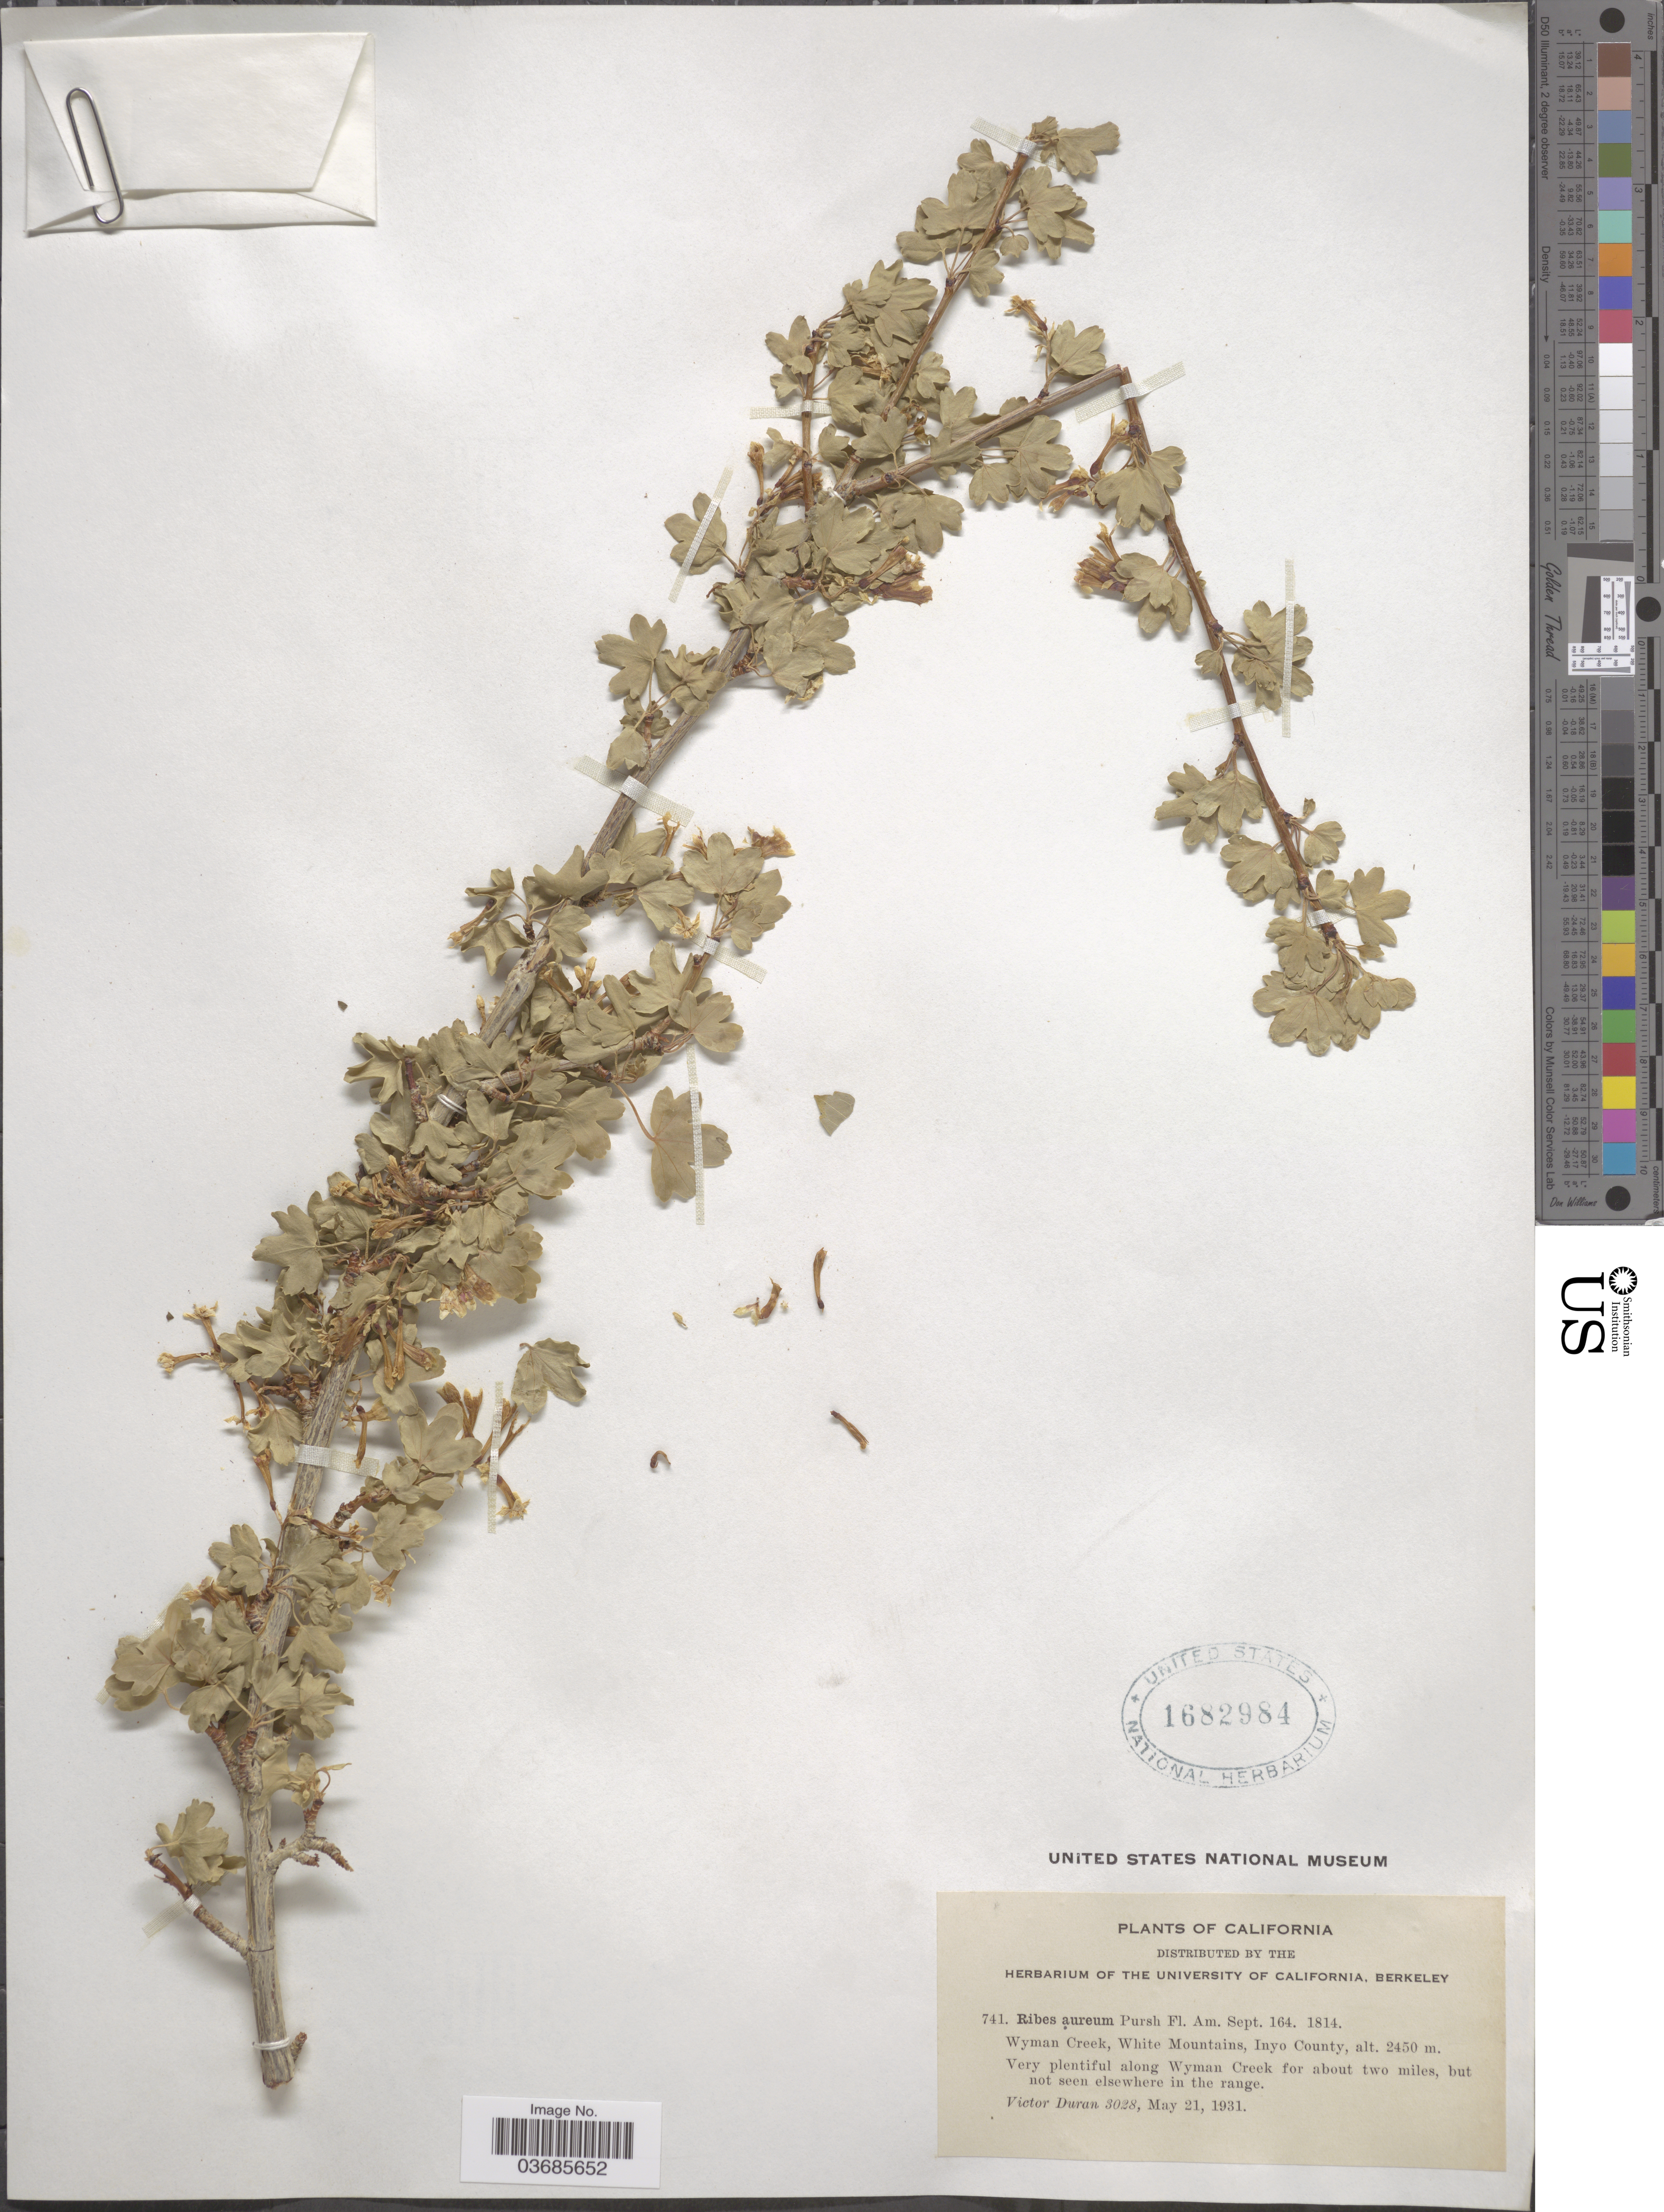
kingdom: Plantae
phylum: Tracheophyta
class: Magnoliopsida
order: Saxifragales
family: Grossulariaceae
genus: Ribes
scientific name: Ribes aureum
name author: Pursh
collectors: V. Duran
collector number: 3028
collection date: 1931-05-21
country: United States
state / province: California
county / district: Inyo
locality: Wyman Creek, White Mountains, Inyo County. Very plentiful along Wyman Creek for about two miles, but not seen elsewhere in the range.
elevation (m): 2450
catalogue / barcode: US 1682984